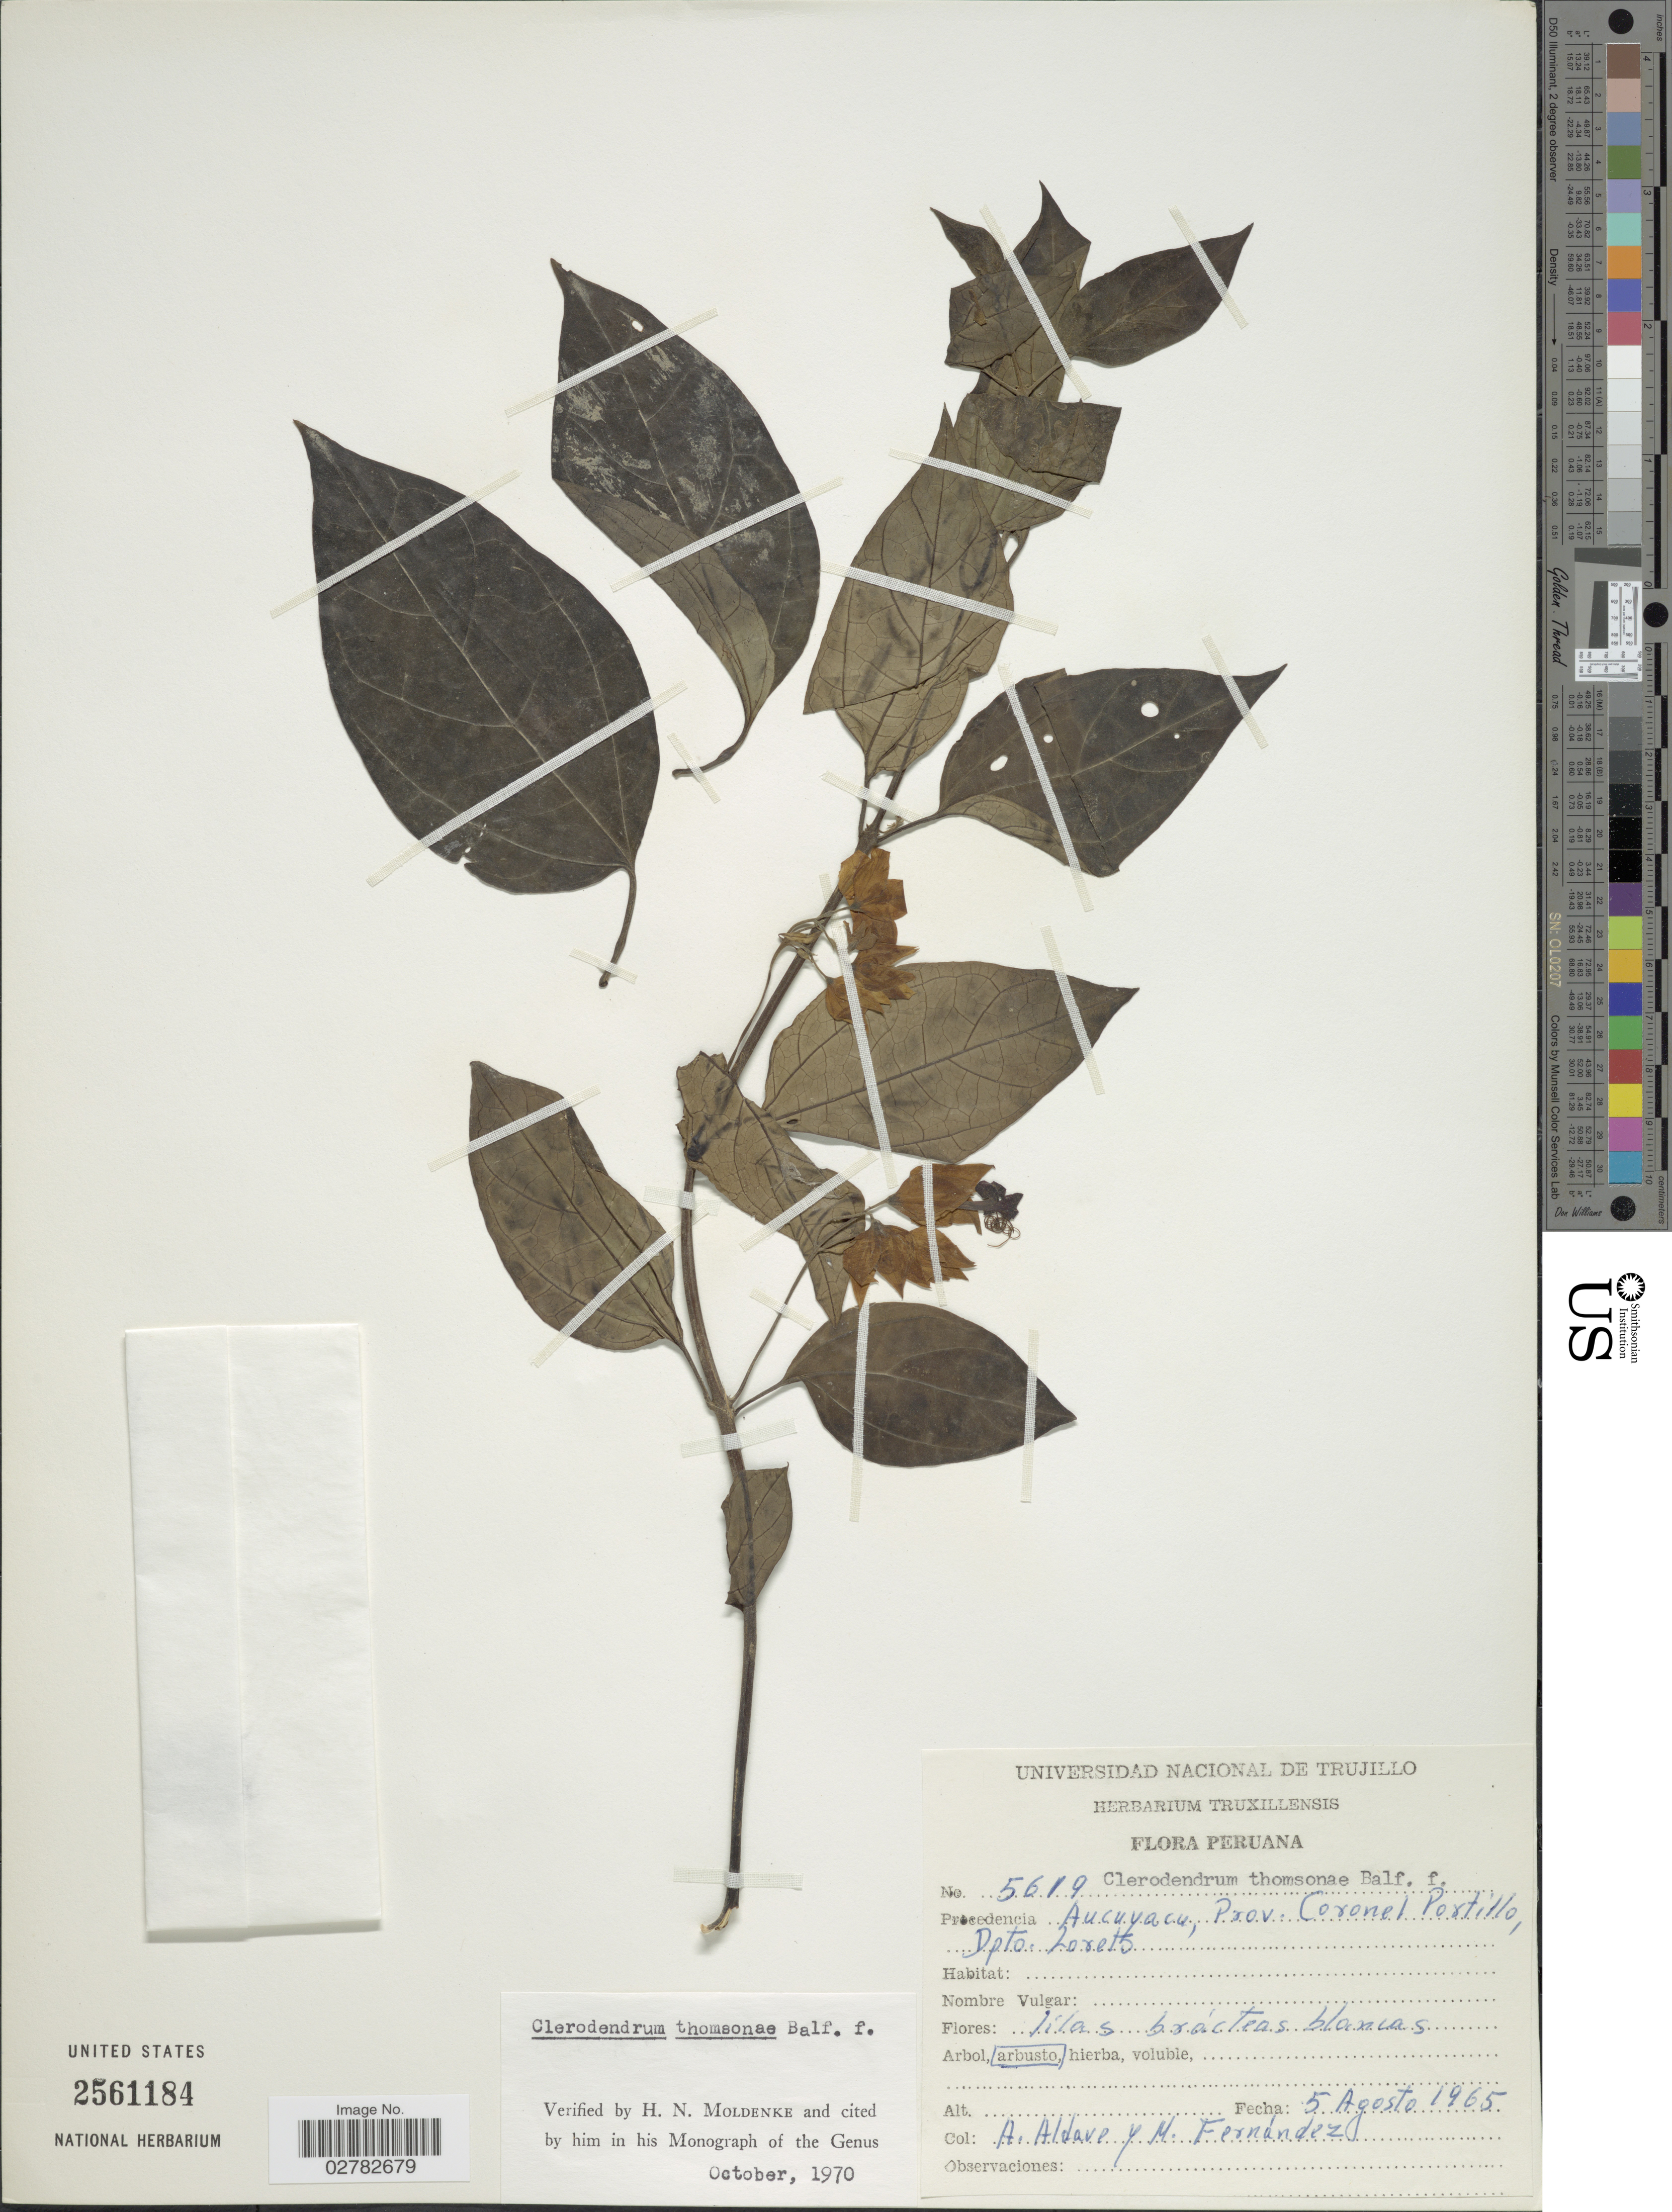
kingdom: Plantae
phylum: Tracheophyta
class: Magnoliopsida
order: Lamiales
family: Lamiaceae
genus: Clerodendrum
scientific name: Clerodendrum thomsoniae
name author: Balf.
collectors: A. Aldave & M. Fernández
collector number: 5619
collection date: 1965-08-05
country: Peru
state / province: Loreto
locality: Aucuyacu, Prov. Coronel Portillo, Dpto. Loreto.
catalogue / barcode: US 2561184